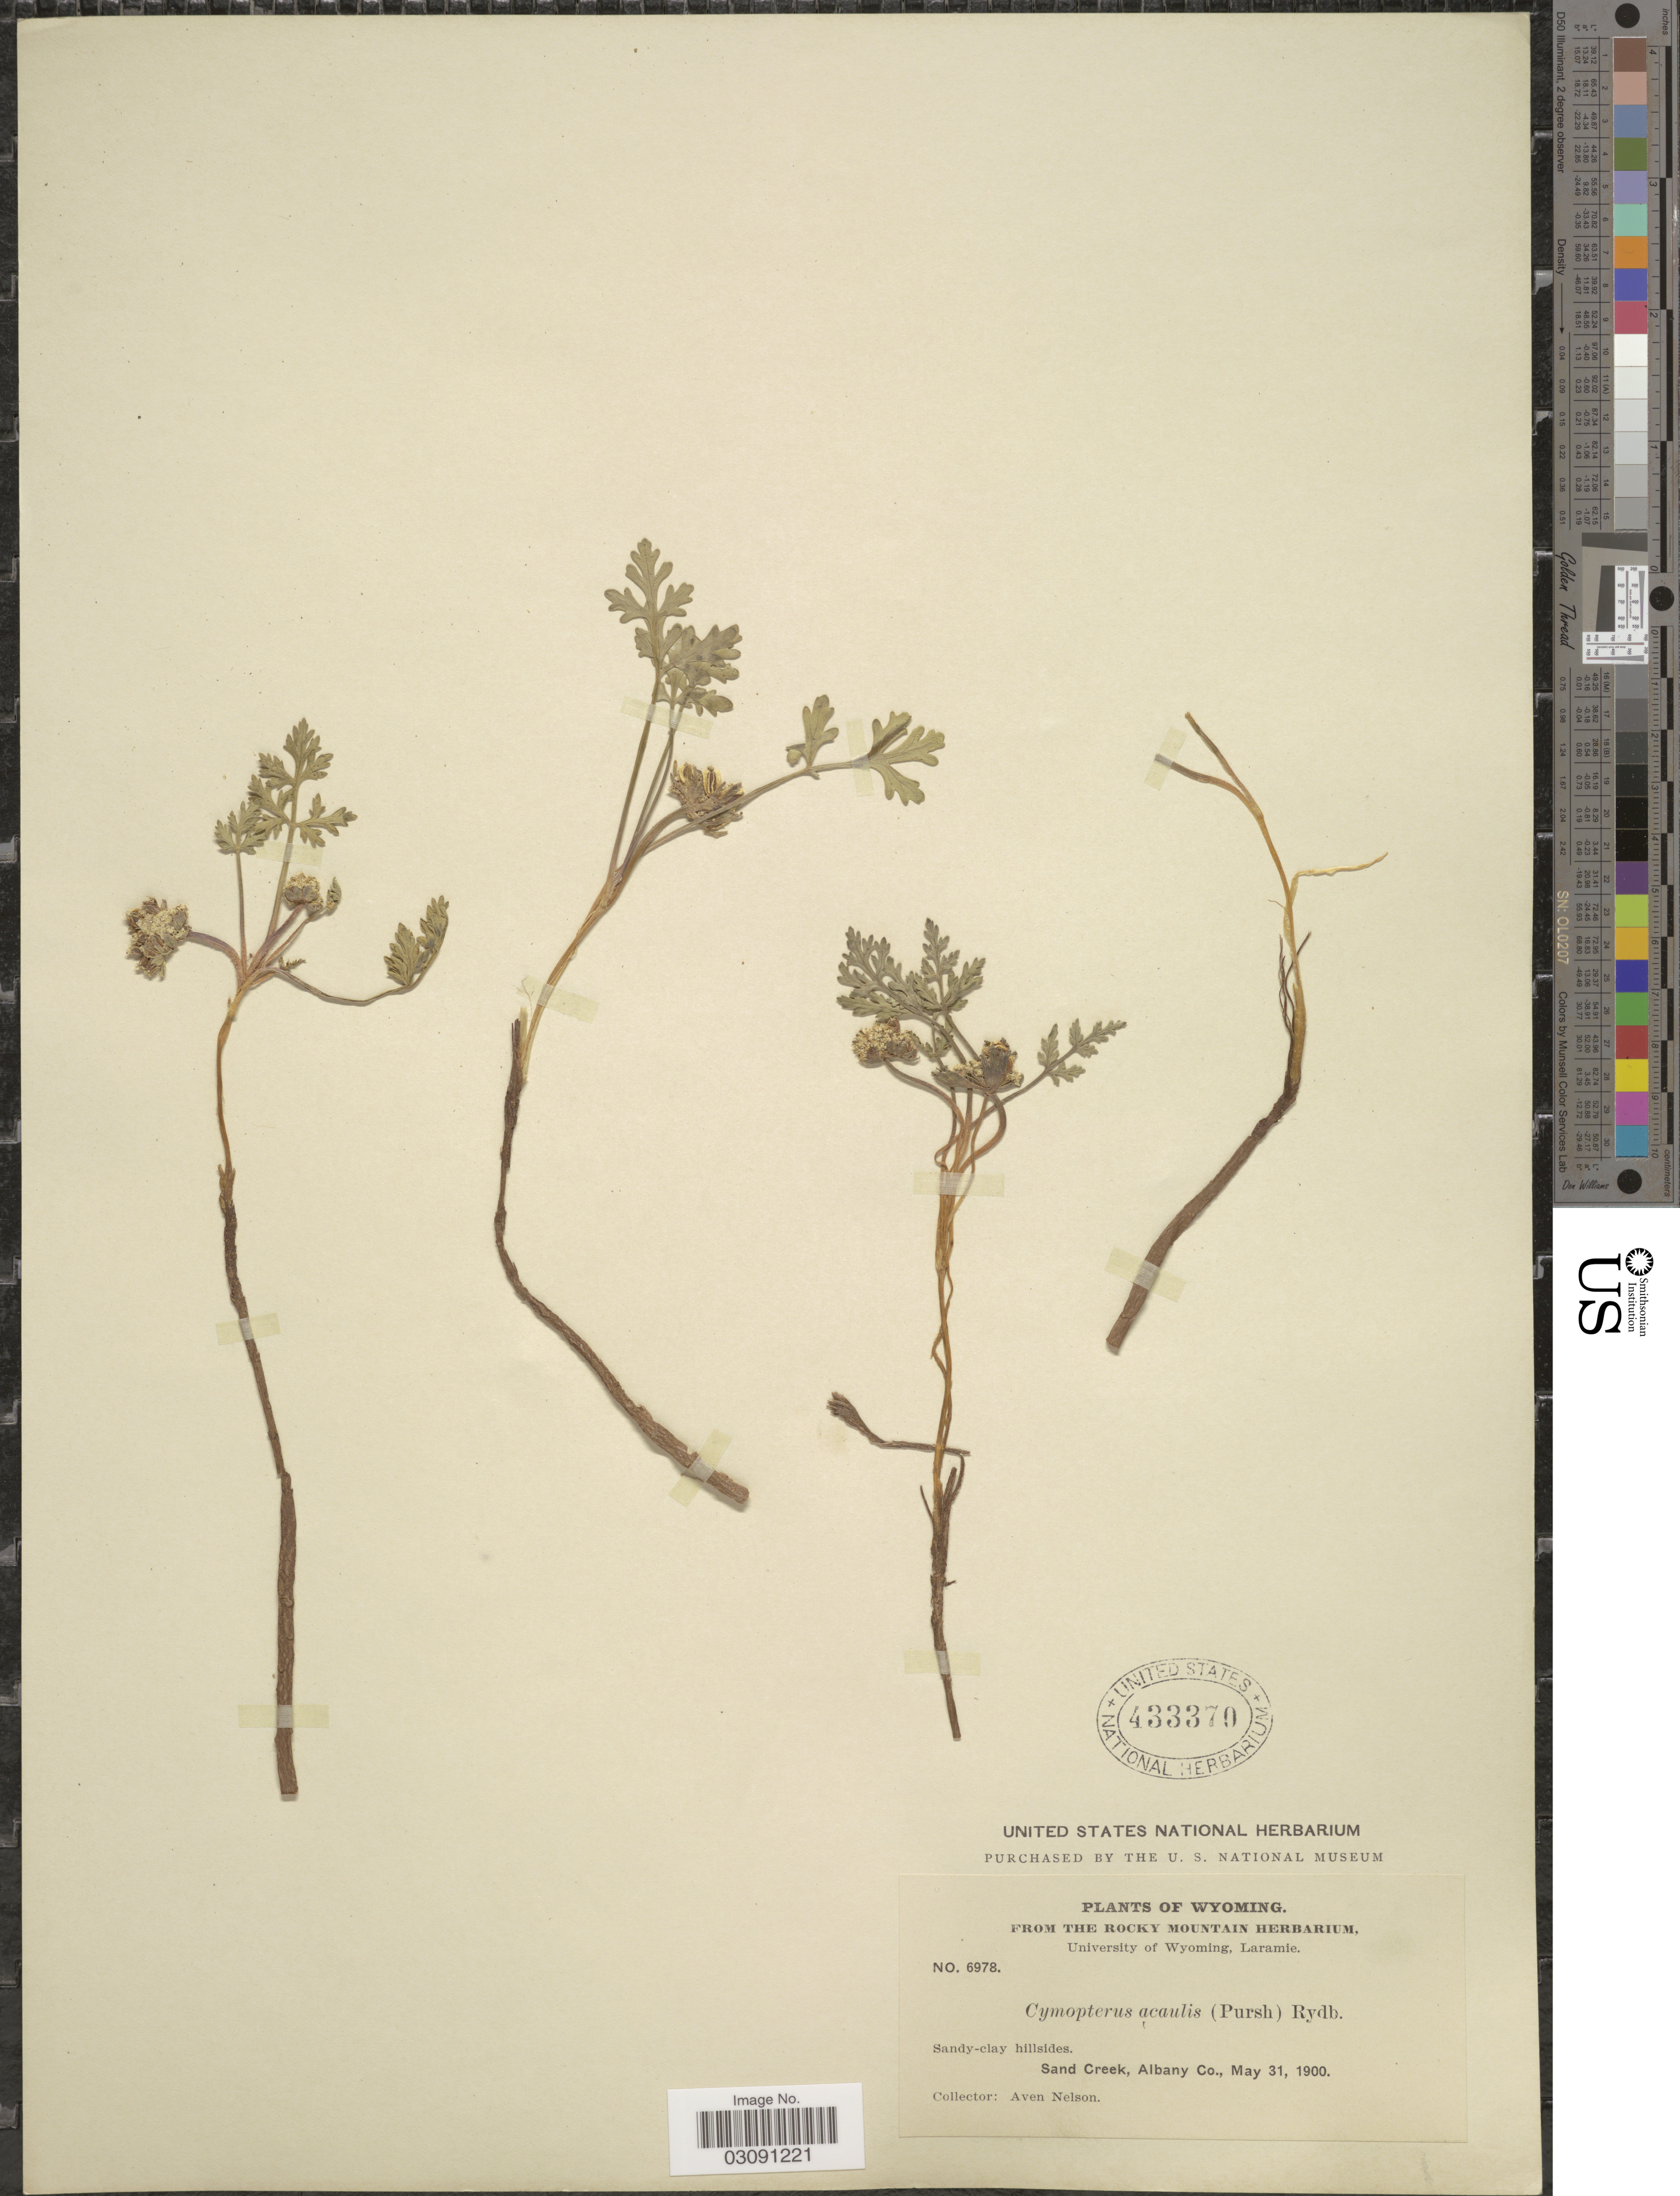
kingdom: Plantae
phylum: Tracheophyta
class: Magnoliopsida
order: Apiales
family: Apiaceae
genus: Cymopterus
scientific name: Cymopterus acaulis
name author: (Pursh) Raf.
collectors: A. Nelson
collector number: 6978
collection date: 1900-05-31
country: United States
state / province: Wyoming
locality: Sandy-clay hillsides. Sand Creek, Albany Co.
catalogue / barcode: US 433370